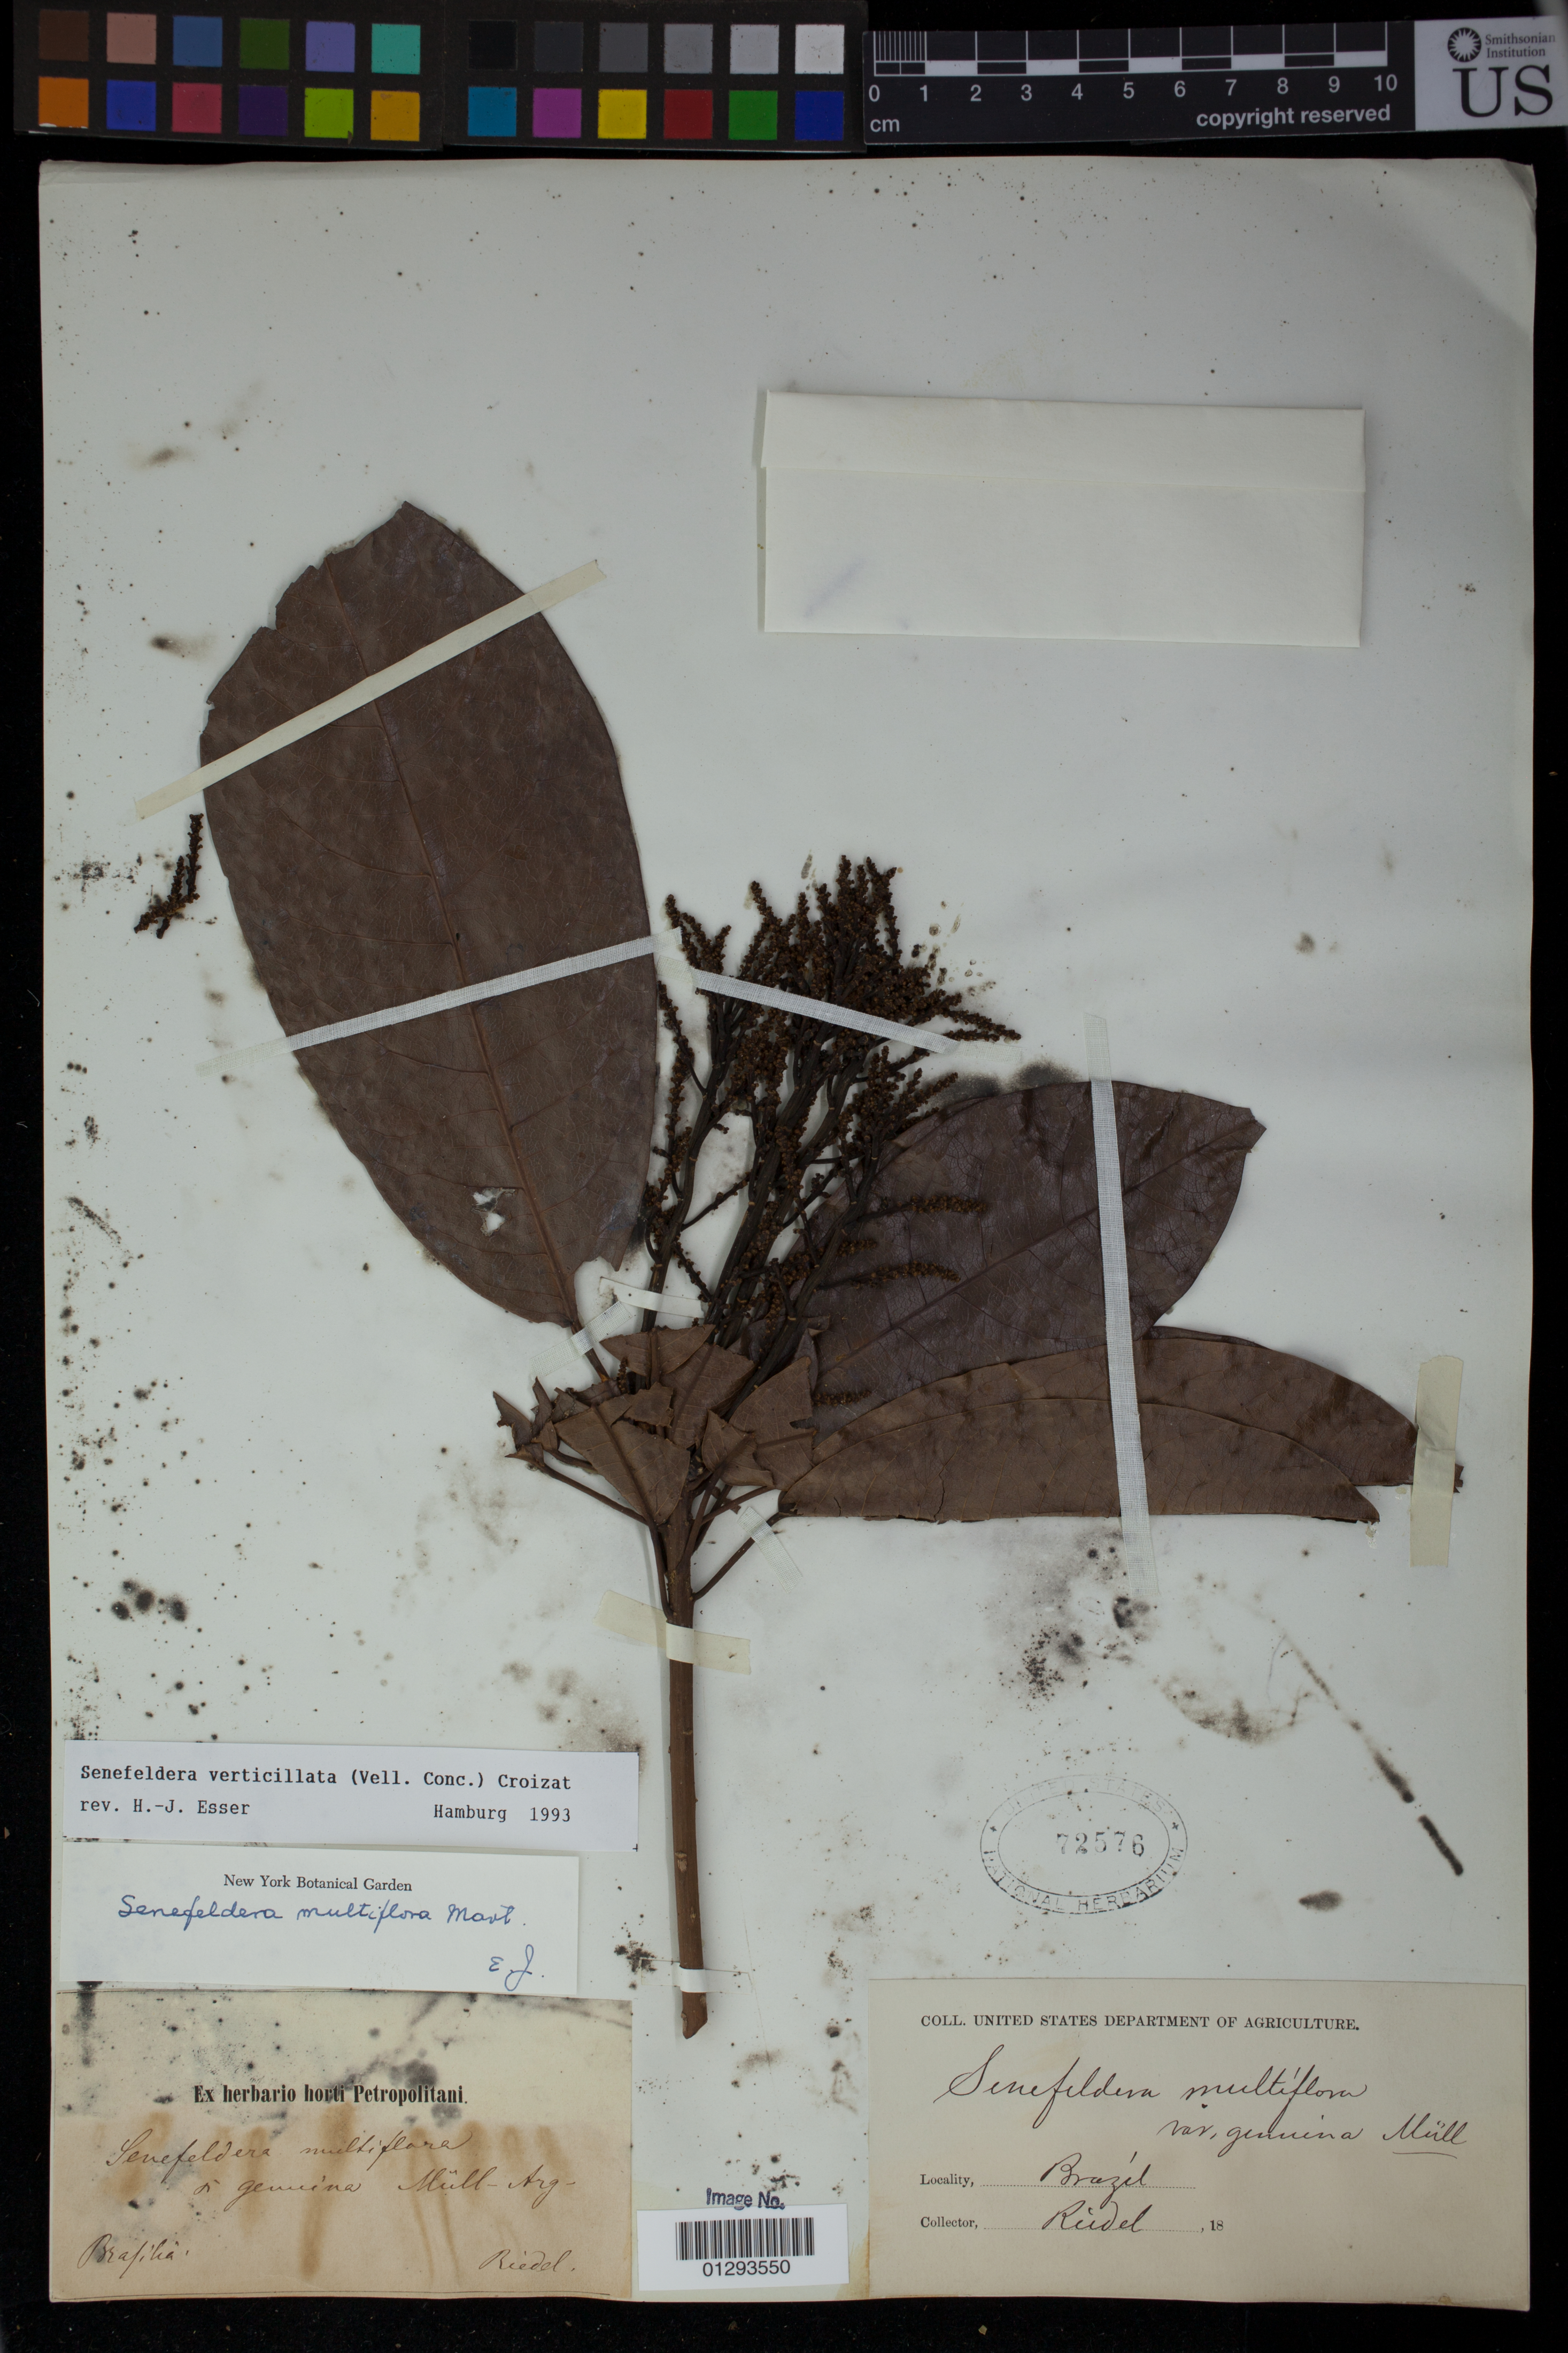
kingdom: Plantae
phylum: Tracheophyta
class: Magnoliopsida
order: Malpighiales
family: Euphorbiaceae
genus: Senefeldera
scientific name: Senefeldera verticillata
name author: (Vell.) Croizat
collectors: Riedel, --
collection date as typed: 18--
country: Brazil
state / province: Distrito Federal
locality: Brasilia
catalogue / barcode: US 72676